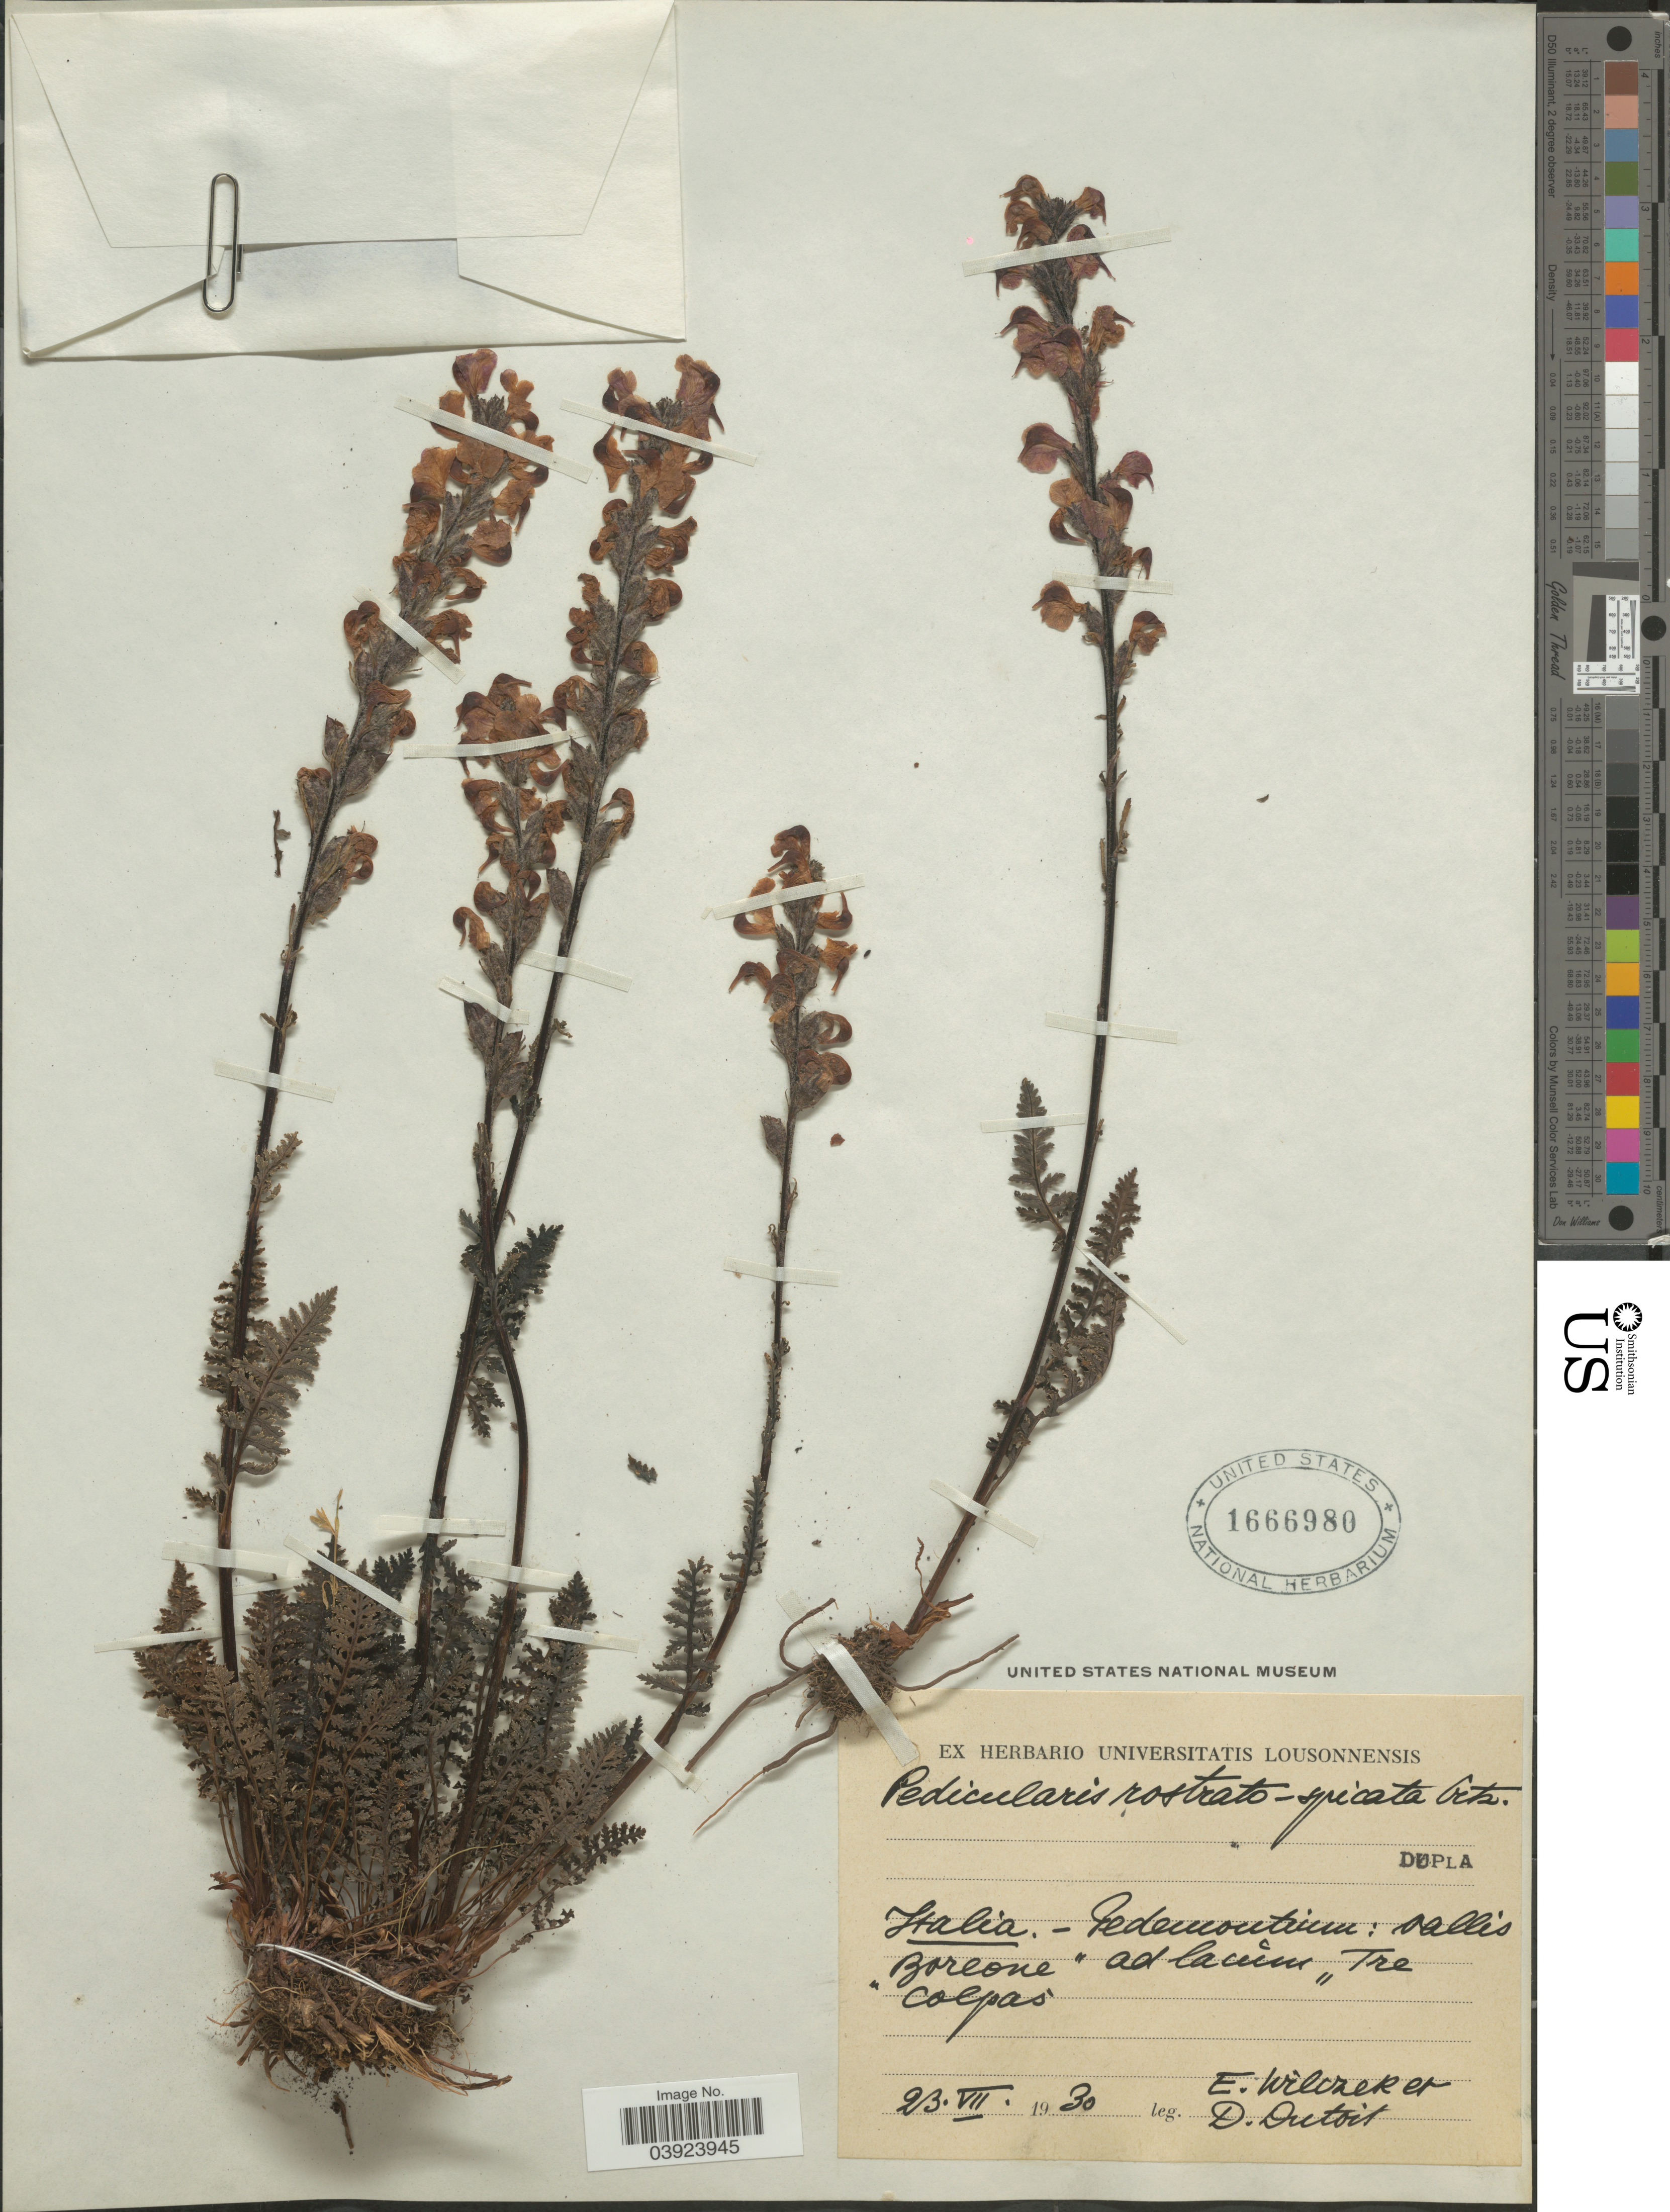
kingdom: Plantae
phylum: Tracheophyta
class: Magnoliopsida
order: Lamiales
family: Orobanchaceae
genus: Pedicularis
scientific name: Pedicularis rostratospicata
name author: Crantz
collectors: E. Wilczek & D. Dutoit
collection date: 1930-07-23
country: Italy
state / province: Piedmont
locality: Pedemontium: vallis Boreone 'ad lacúm,, Tre Colpas.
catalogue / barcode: US 1666980